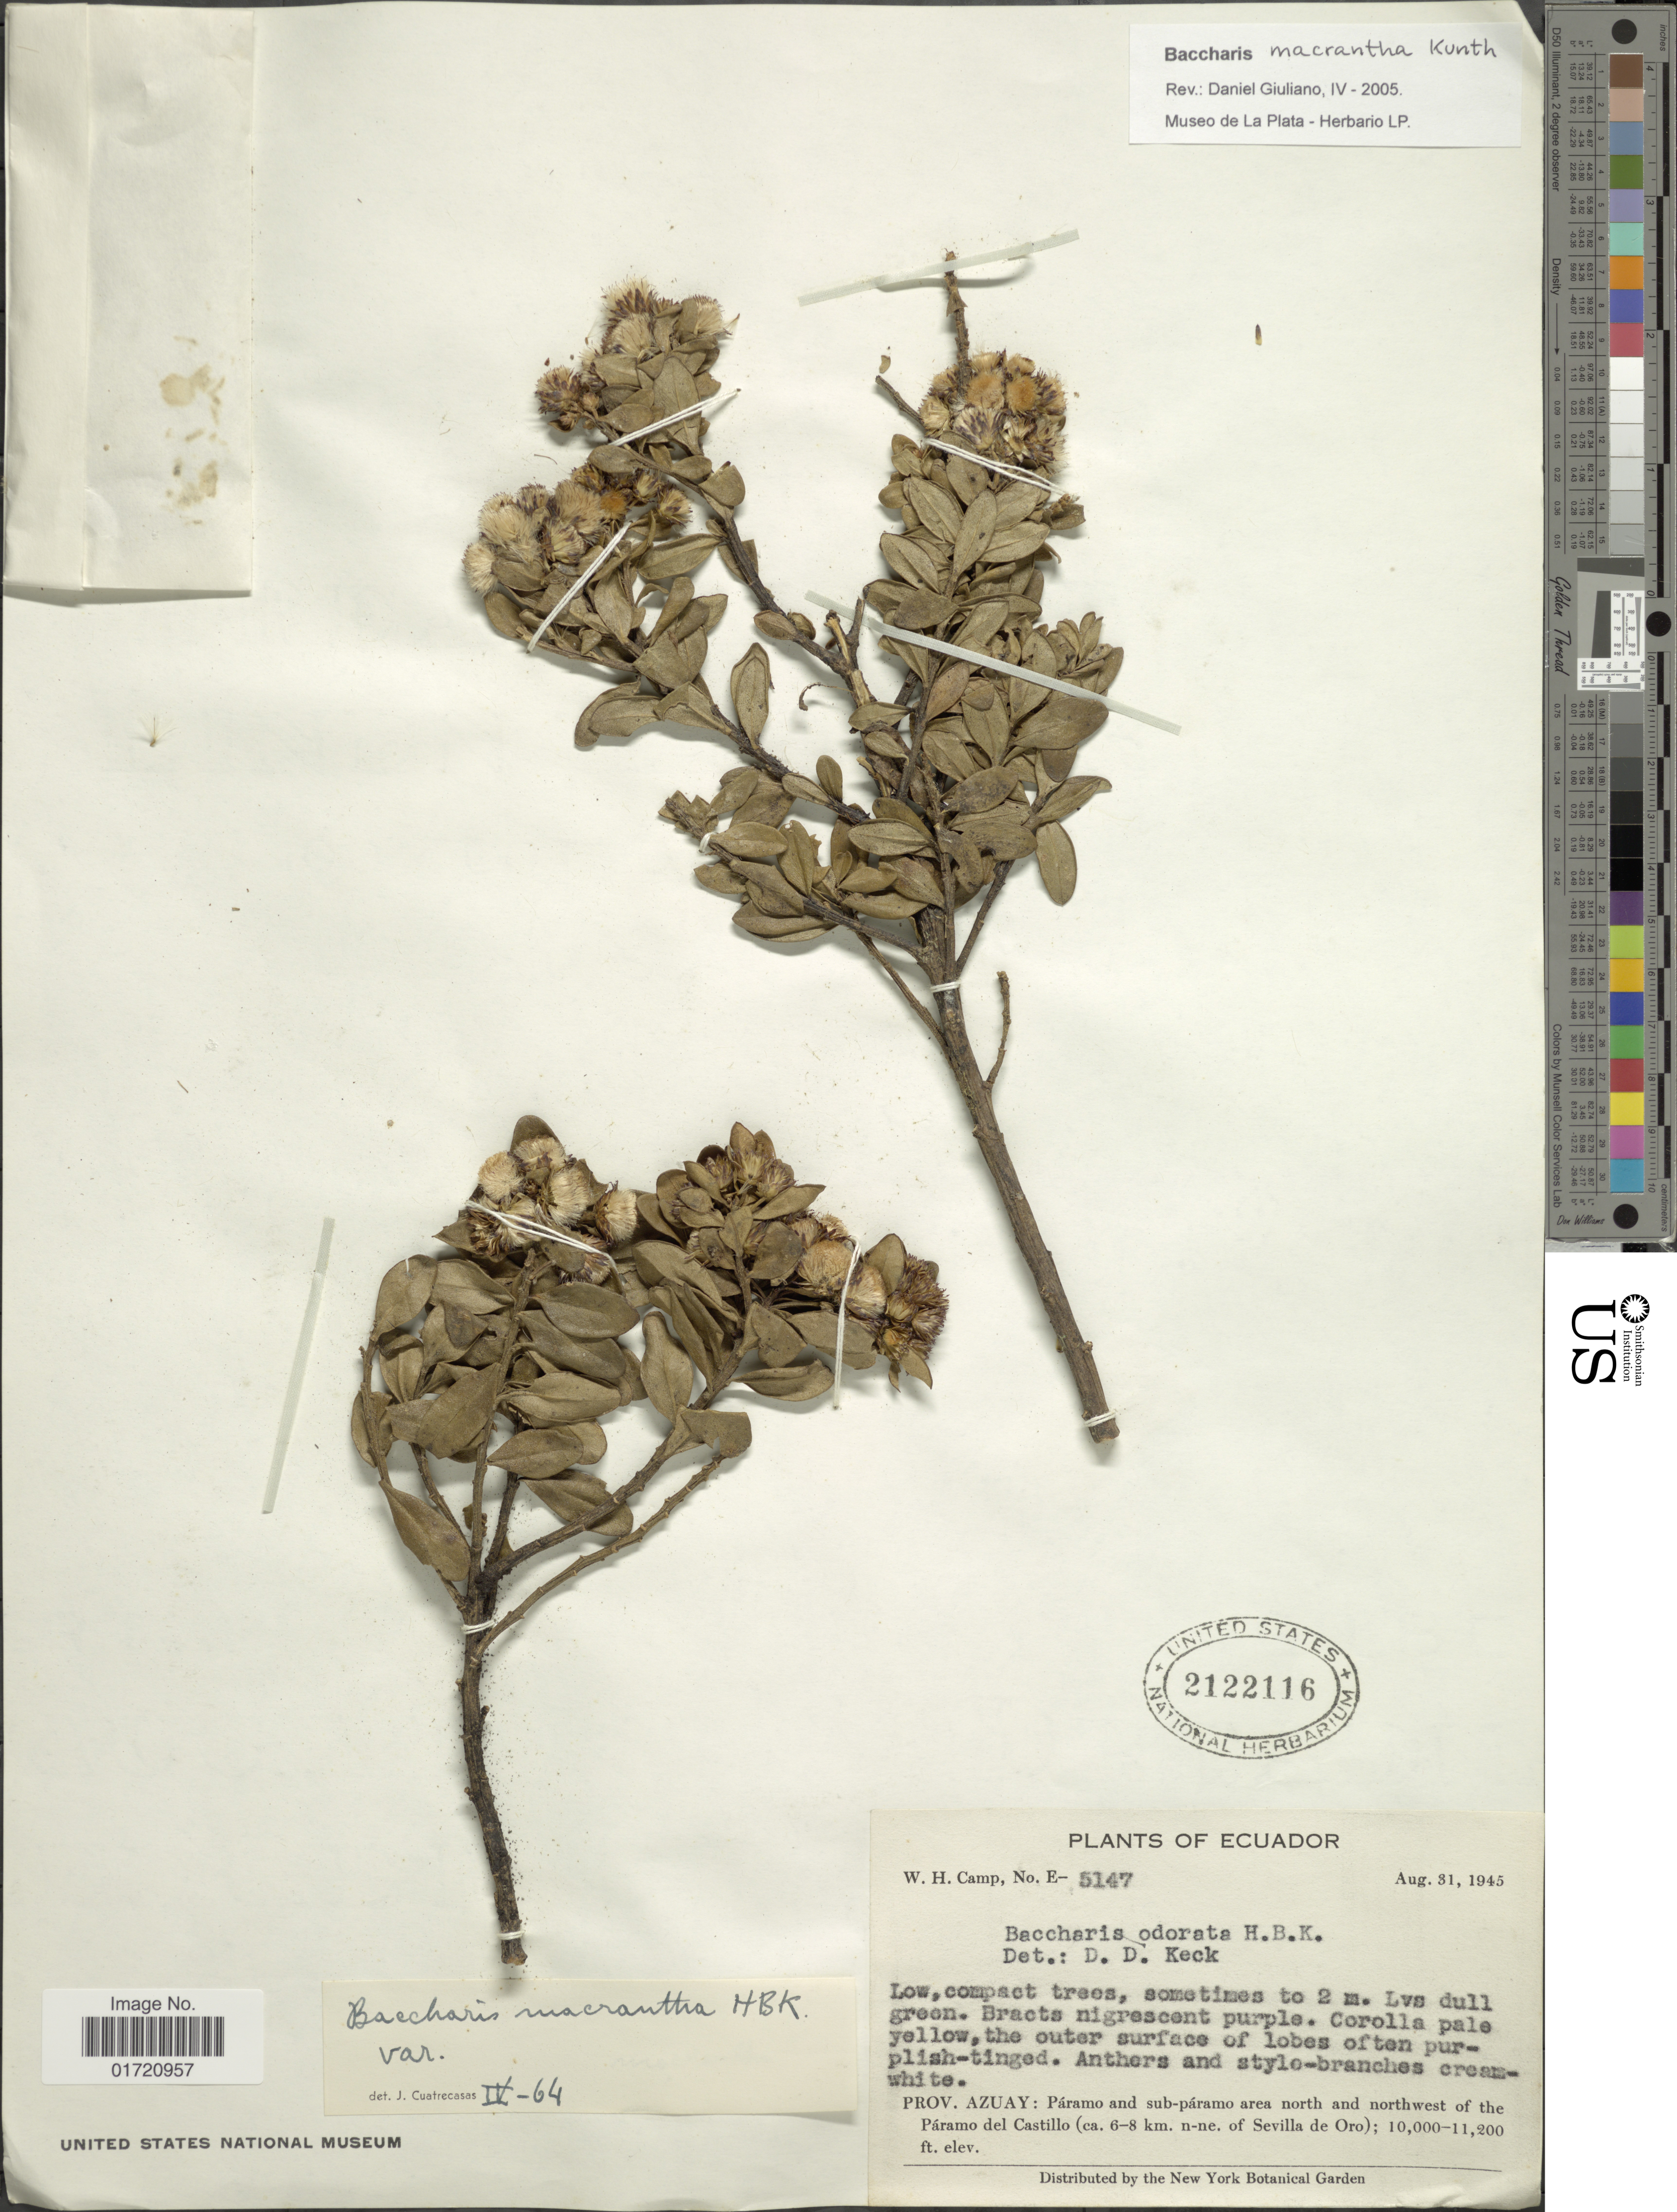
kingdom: Plantae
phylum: Tracheophyta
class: Magnoliopsida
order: Asterales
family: Asteraceae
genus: Baccharis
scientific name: Baccharis macrantha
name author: Kunth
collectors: W. H. Camp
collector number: E-5147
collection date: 1945-08-31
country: Ecuador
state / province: Azuay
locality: North and northwest of the Paramo del Castillo (ca 6-8 km n-ne of Sevilla de Oro)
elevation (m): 3048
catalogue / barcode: US 2122116